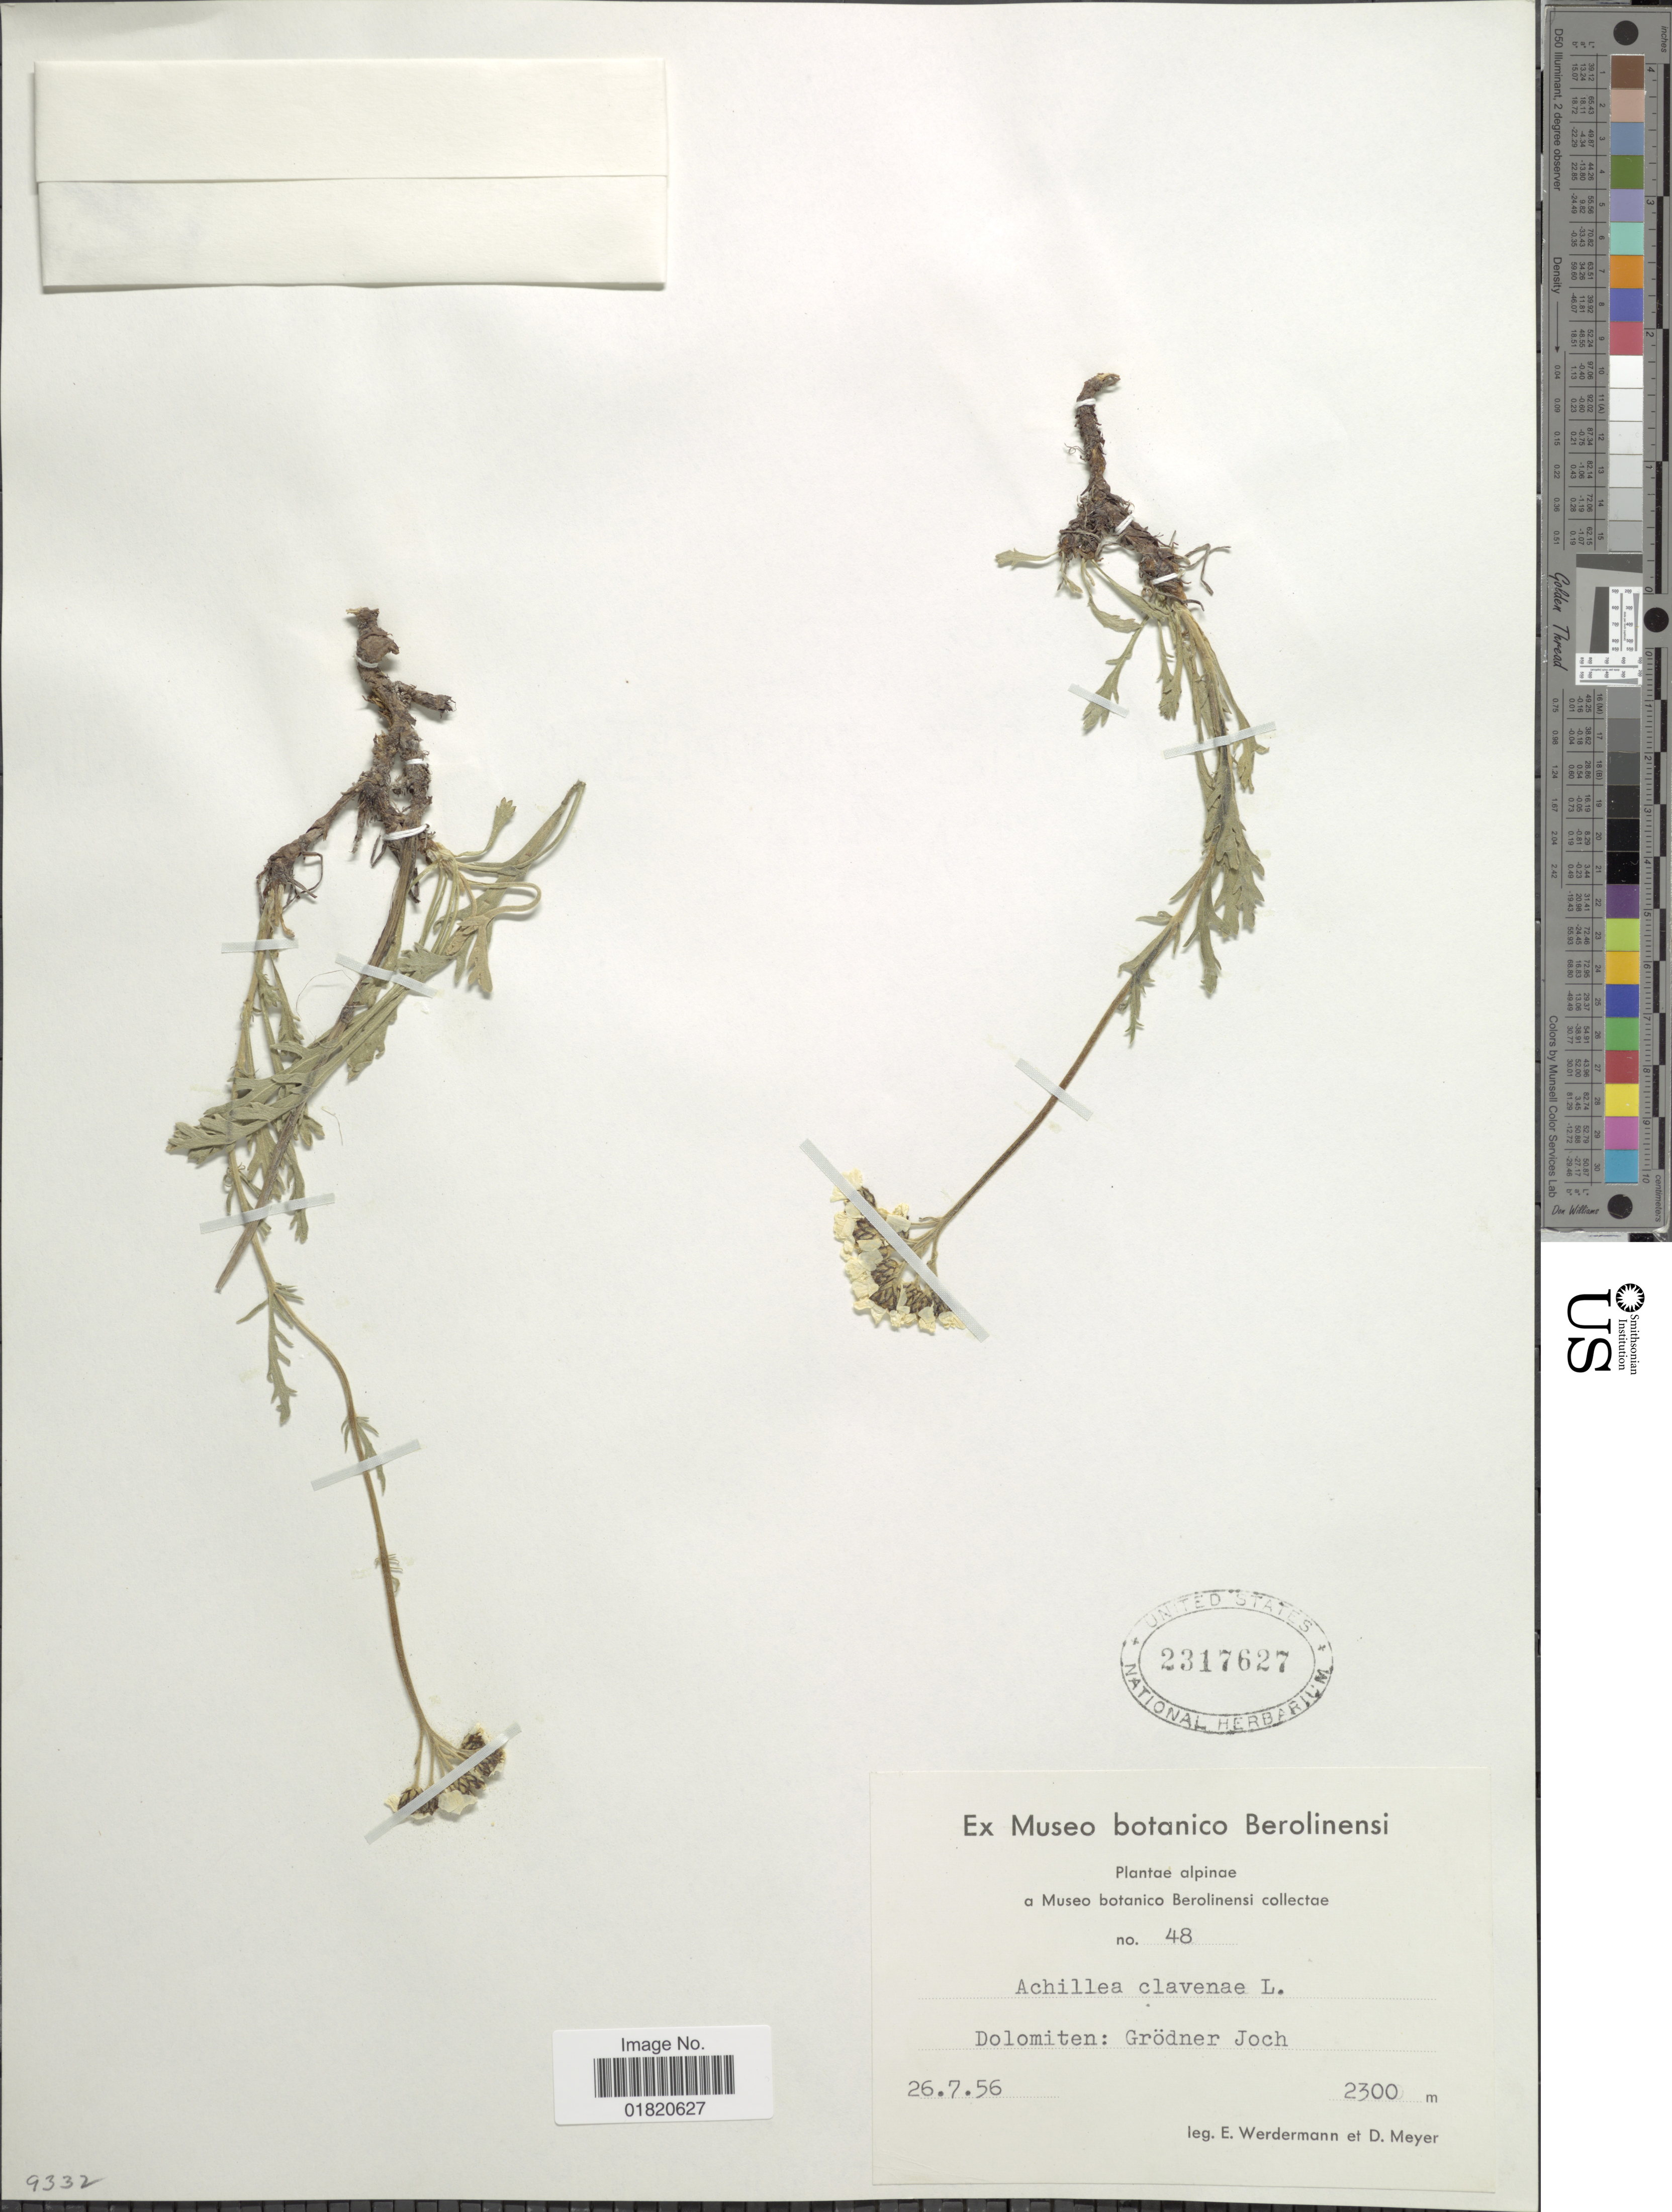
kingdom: Plantae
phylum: Tracheophyta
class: Magnoliopsida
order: Asterales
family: Asteraceae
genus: Achillea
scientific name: Achillea clavennae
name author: L.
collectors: E. Werdermann & D. Meyer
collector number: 48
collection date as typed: Transcribed d/m/y: 26/7/56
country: Italy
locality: Dolomiten: Grödner Joch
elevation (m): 2300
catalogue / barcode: US 2317627